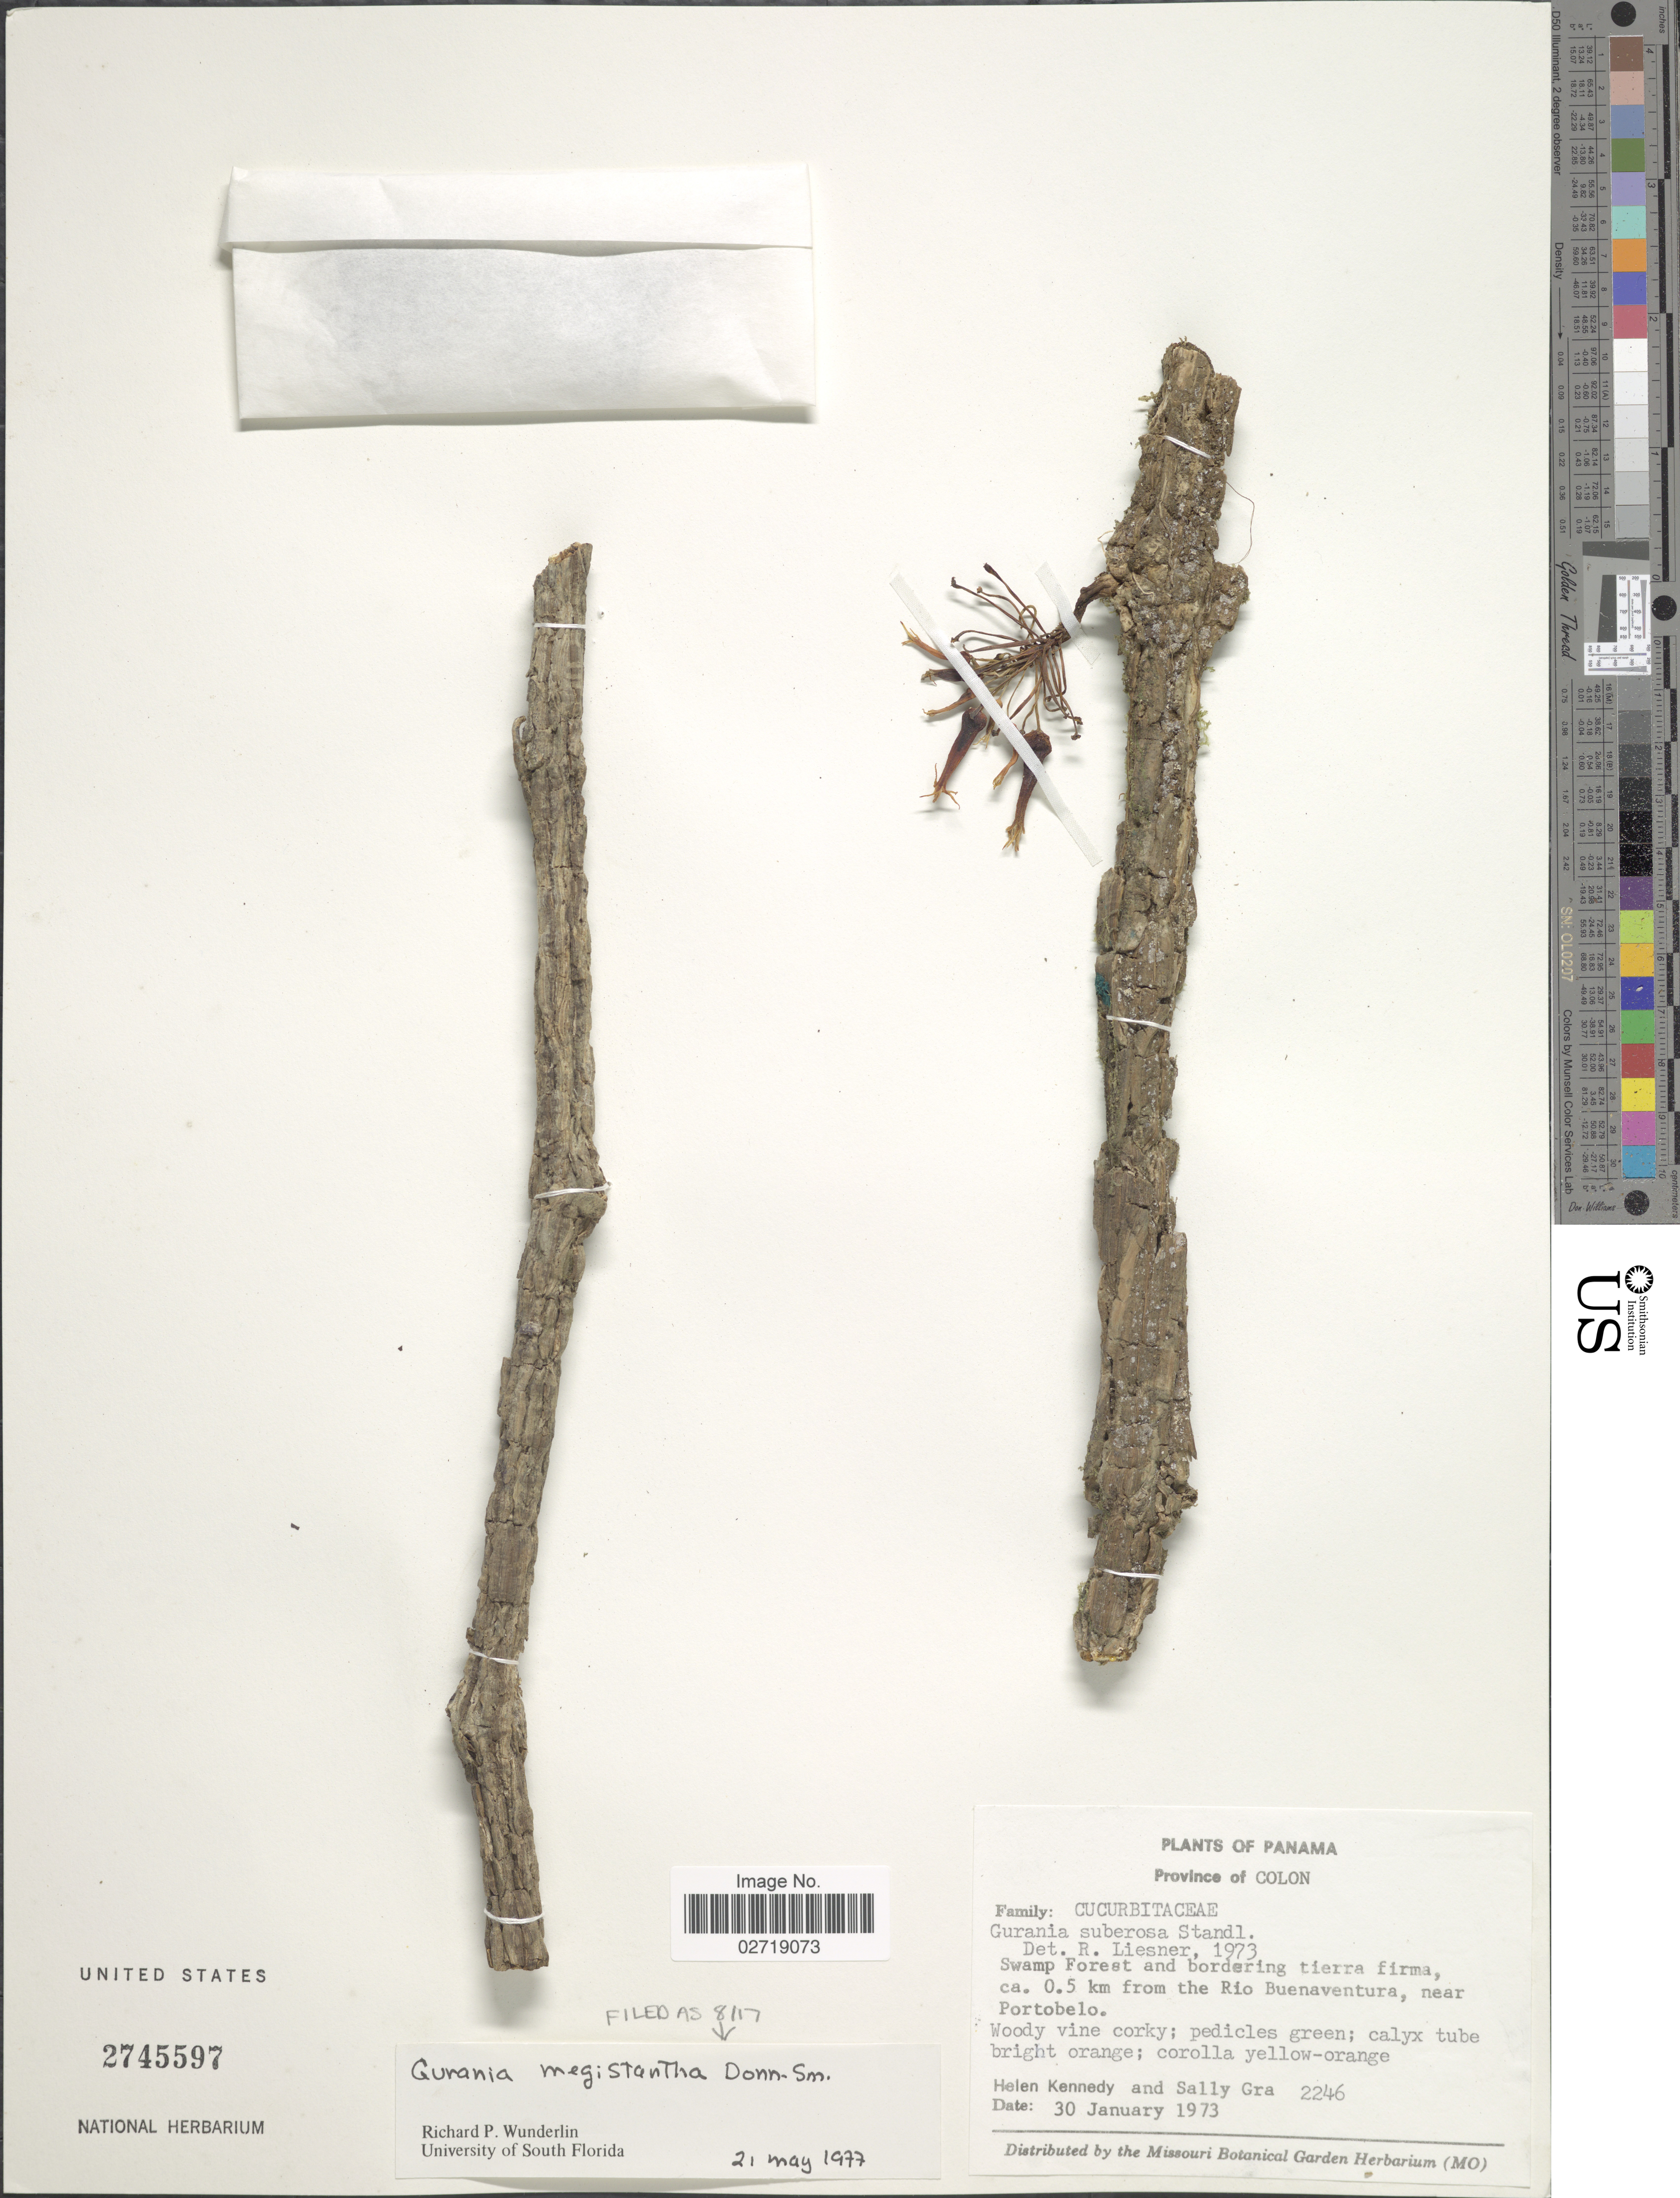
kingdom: Plantae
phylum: Tracheophyta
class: Magnoliopsida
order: Cucurbitales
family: Cucurbitaceae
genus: Gurania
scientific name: Gurania megistantha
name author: Donn. Sm.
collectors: H. Kennedy & S. Gra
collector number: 2246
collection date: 1973-01-30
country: Panama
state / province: Colón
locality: Ca. 0.5 km from the Rio Buenaventura, near Portobelo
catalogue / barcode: US 2745597